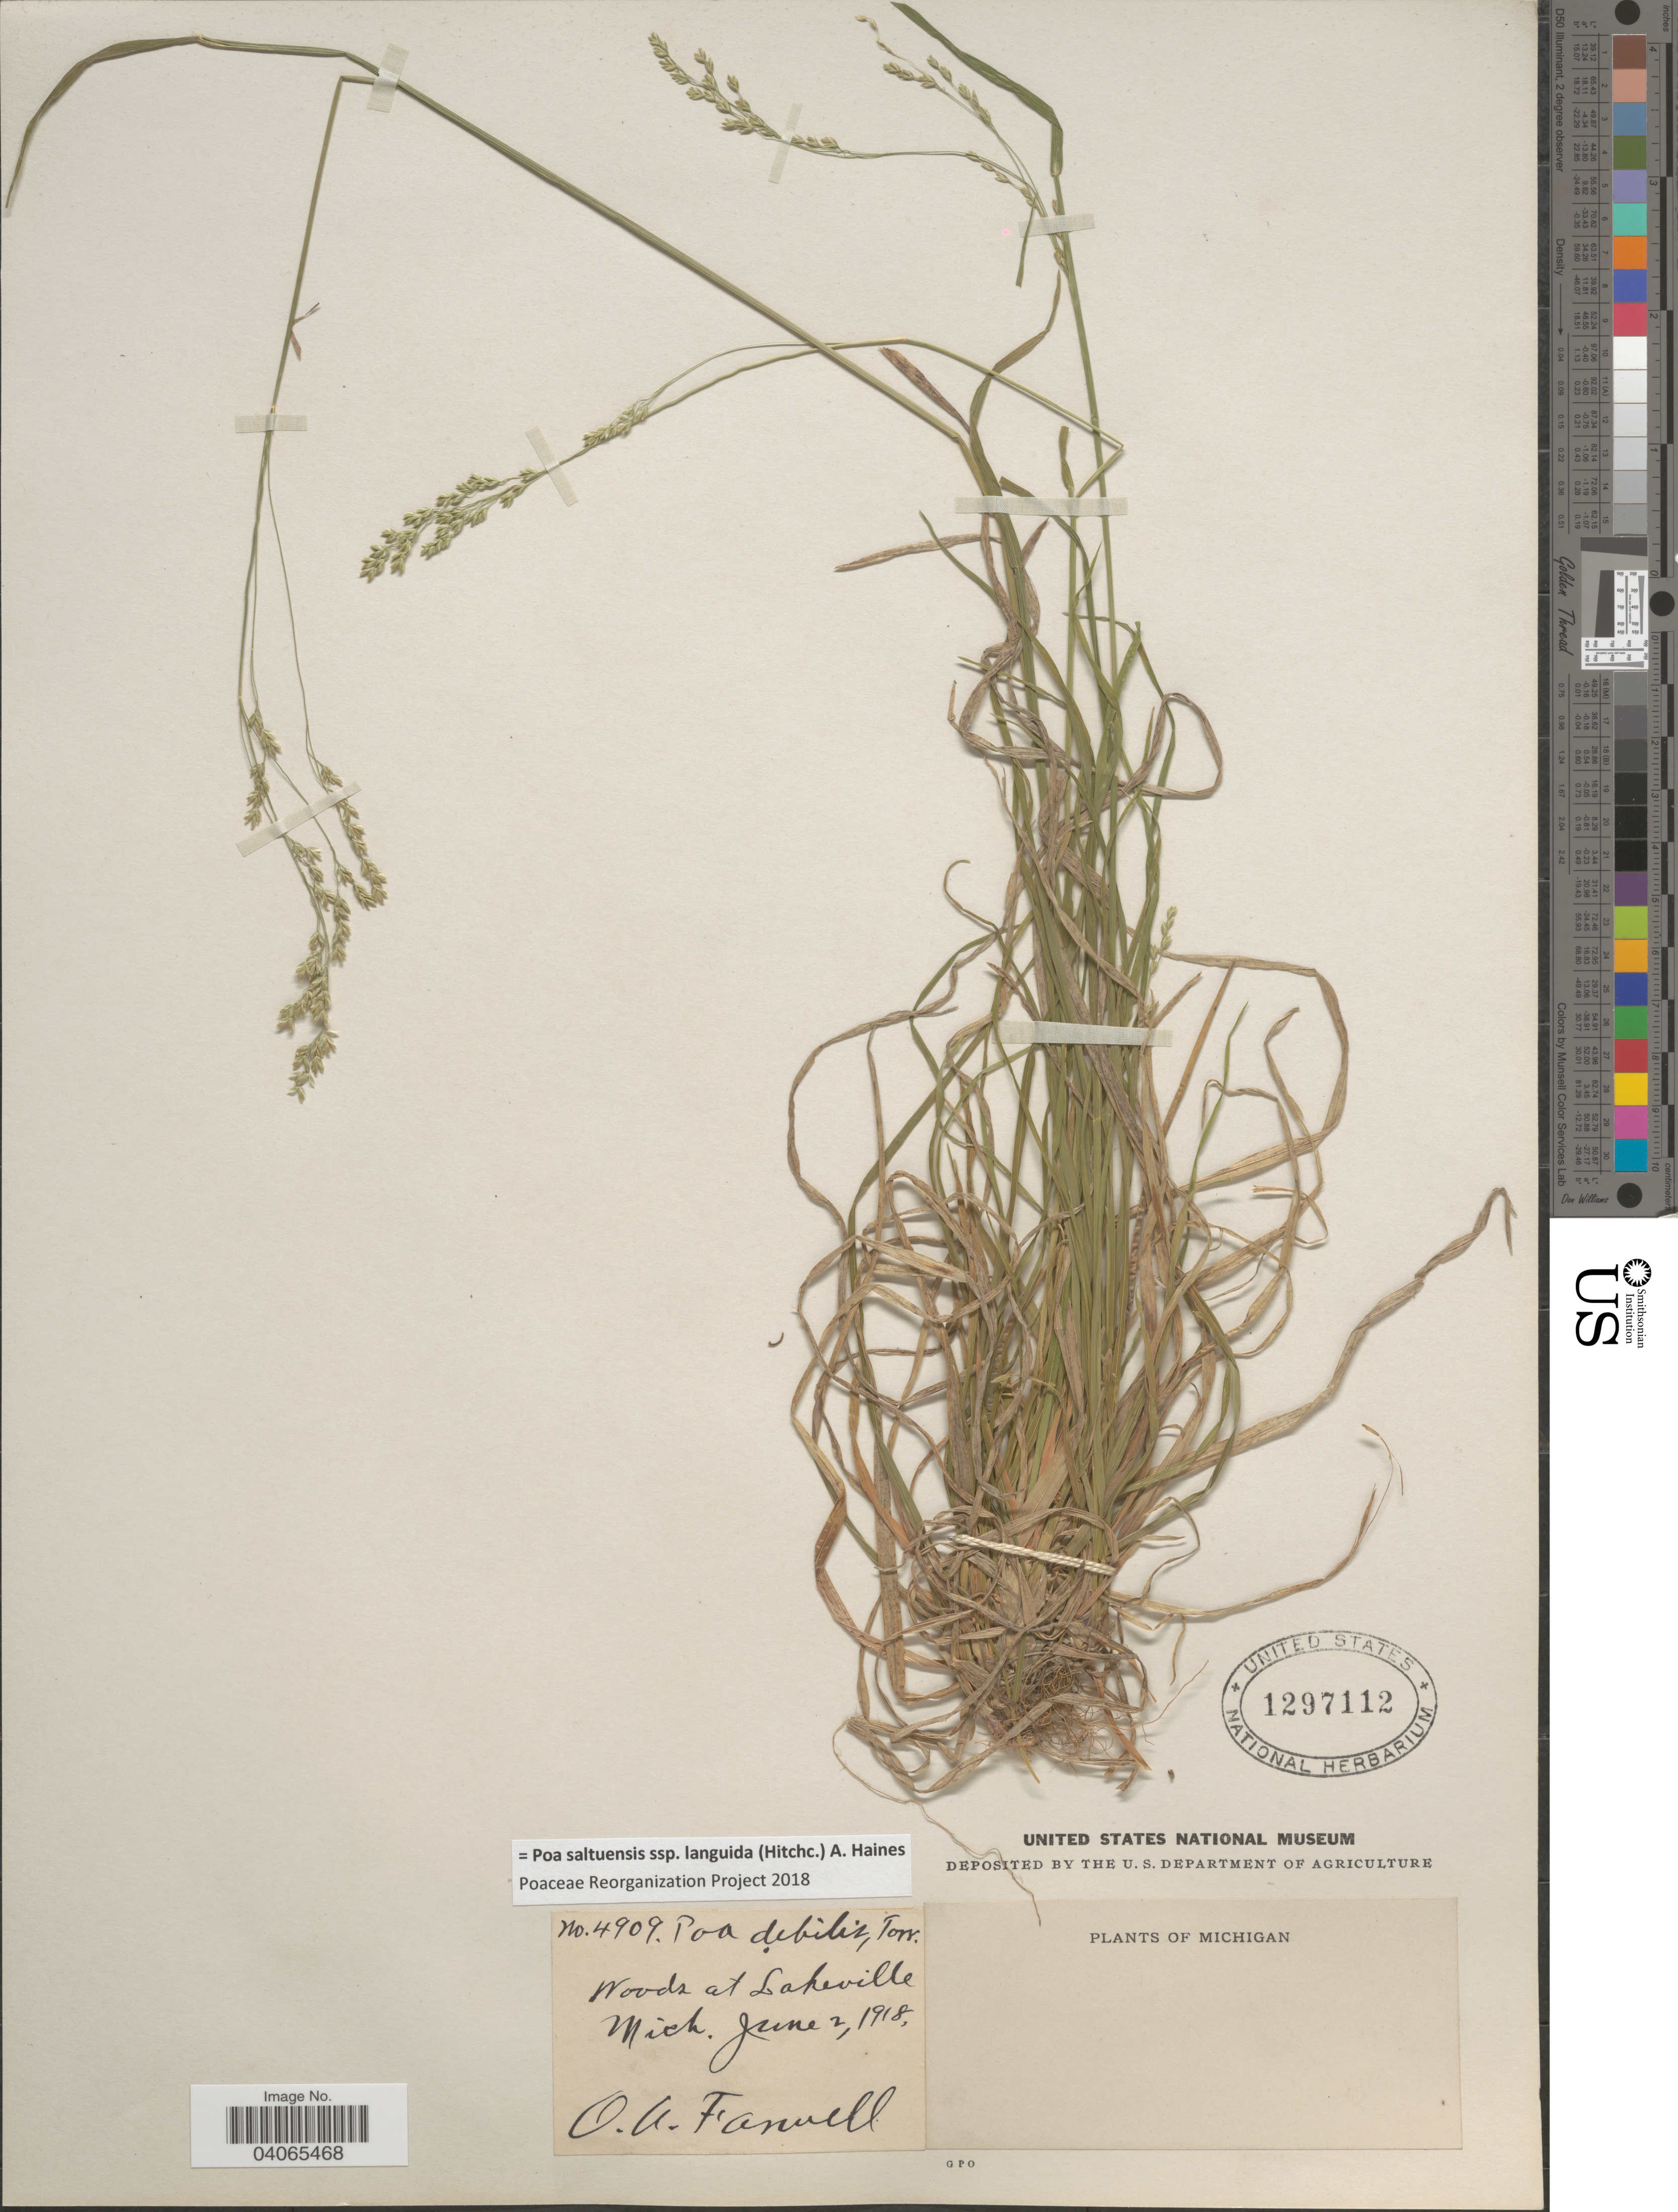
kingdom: Plantae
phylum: Tracheophyta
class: Liliopsida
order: Poales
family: Poaceae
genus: Poa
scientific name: Poa saltuensis subsp. languida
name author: (Hitchc.) A. Haines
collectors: O. Farwell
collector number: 4909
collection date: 1918-06-02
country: United States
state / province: Michigan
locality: Woods at Lakeville.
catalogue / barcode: US 1297112